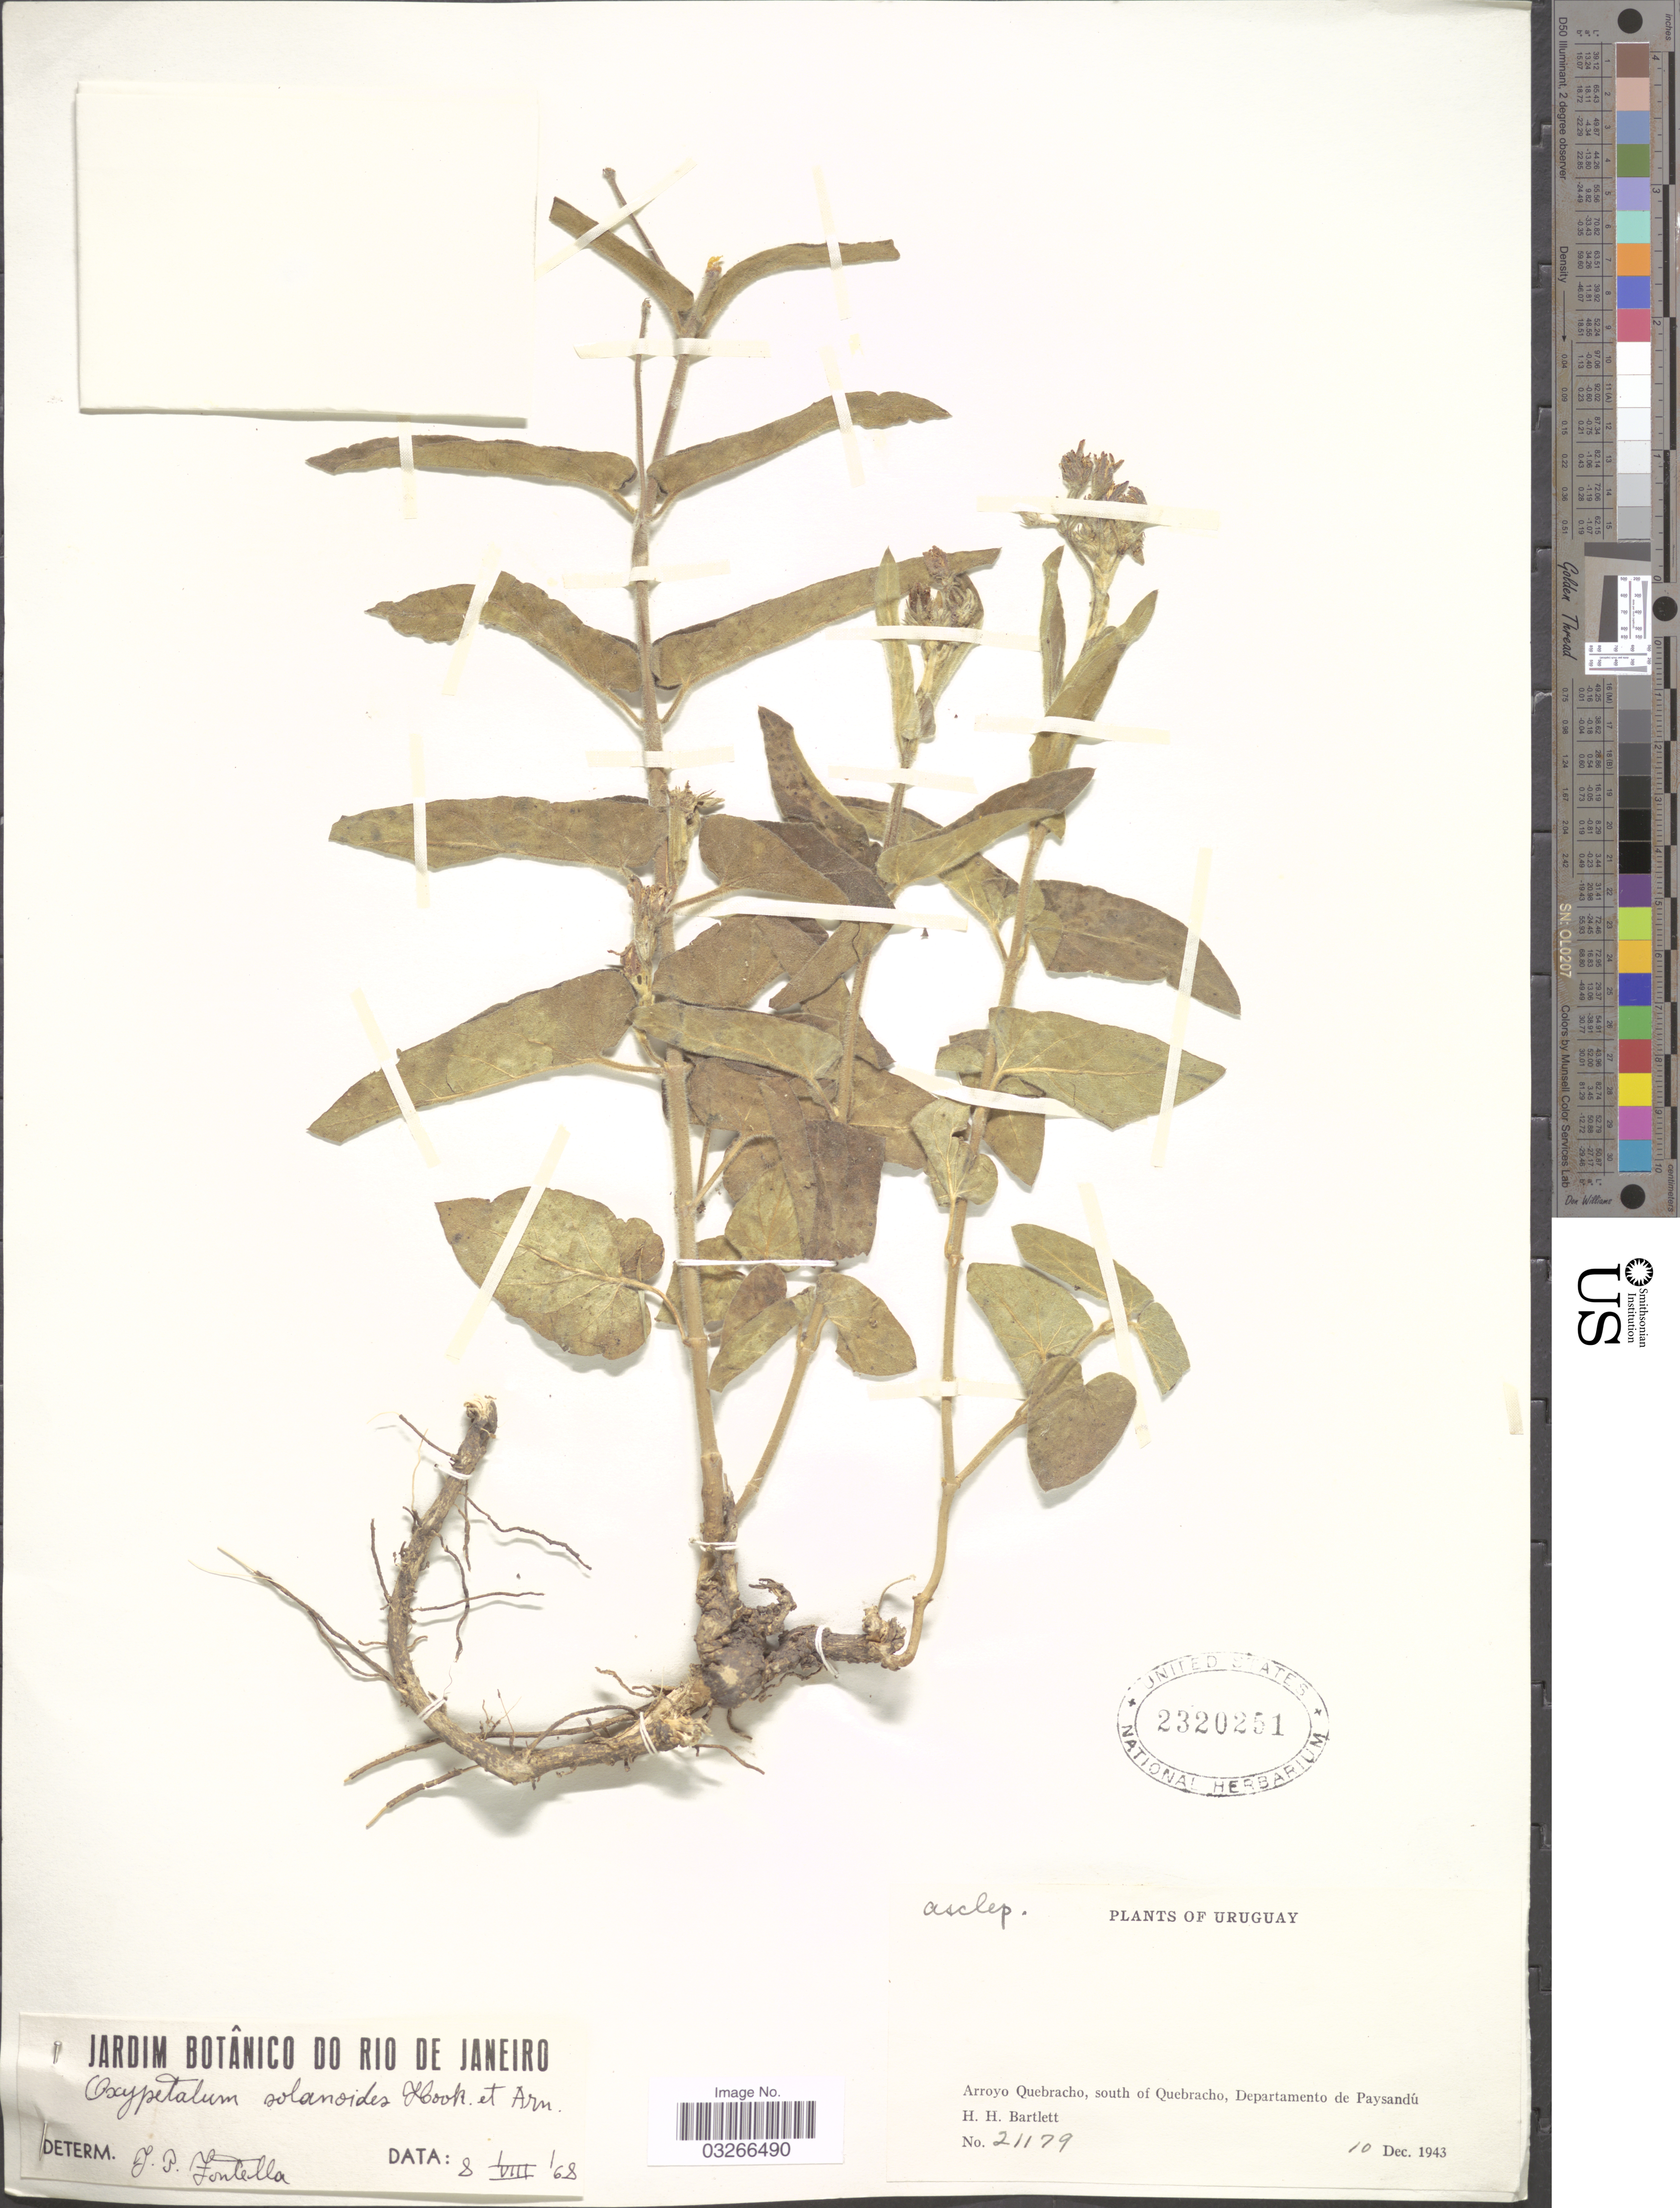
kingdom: Plantae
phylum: Tracheophyta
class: Magnoliopsida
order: Gentianales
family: Apocynaceae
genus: Oxypetalum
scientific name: Oxypetalum solanoides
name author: Hook. & Arn.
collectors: H. H. Bartlett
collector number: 21179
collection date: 1943-12-10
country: Uruguay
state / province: Paysandu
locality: Arroyo Quebracho, south of Quebracho, Departamento de Paysandú.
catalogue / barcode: US 2320251